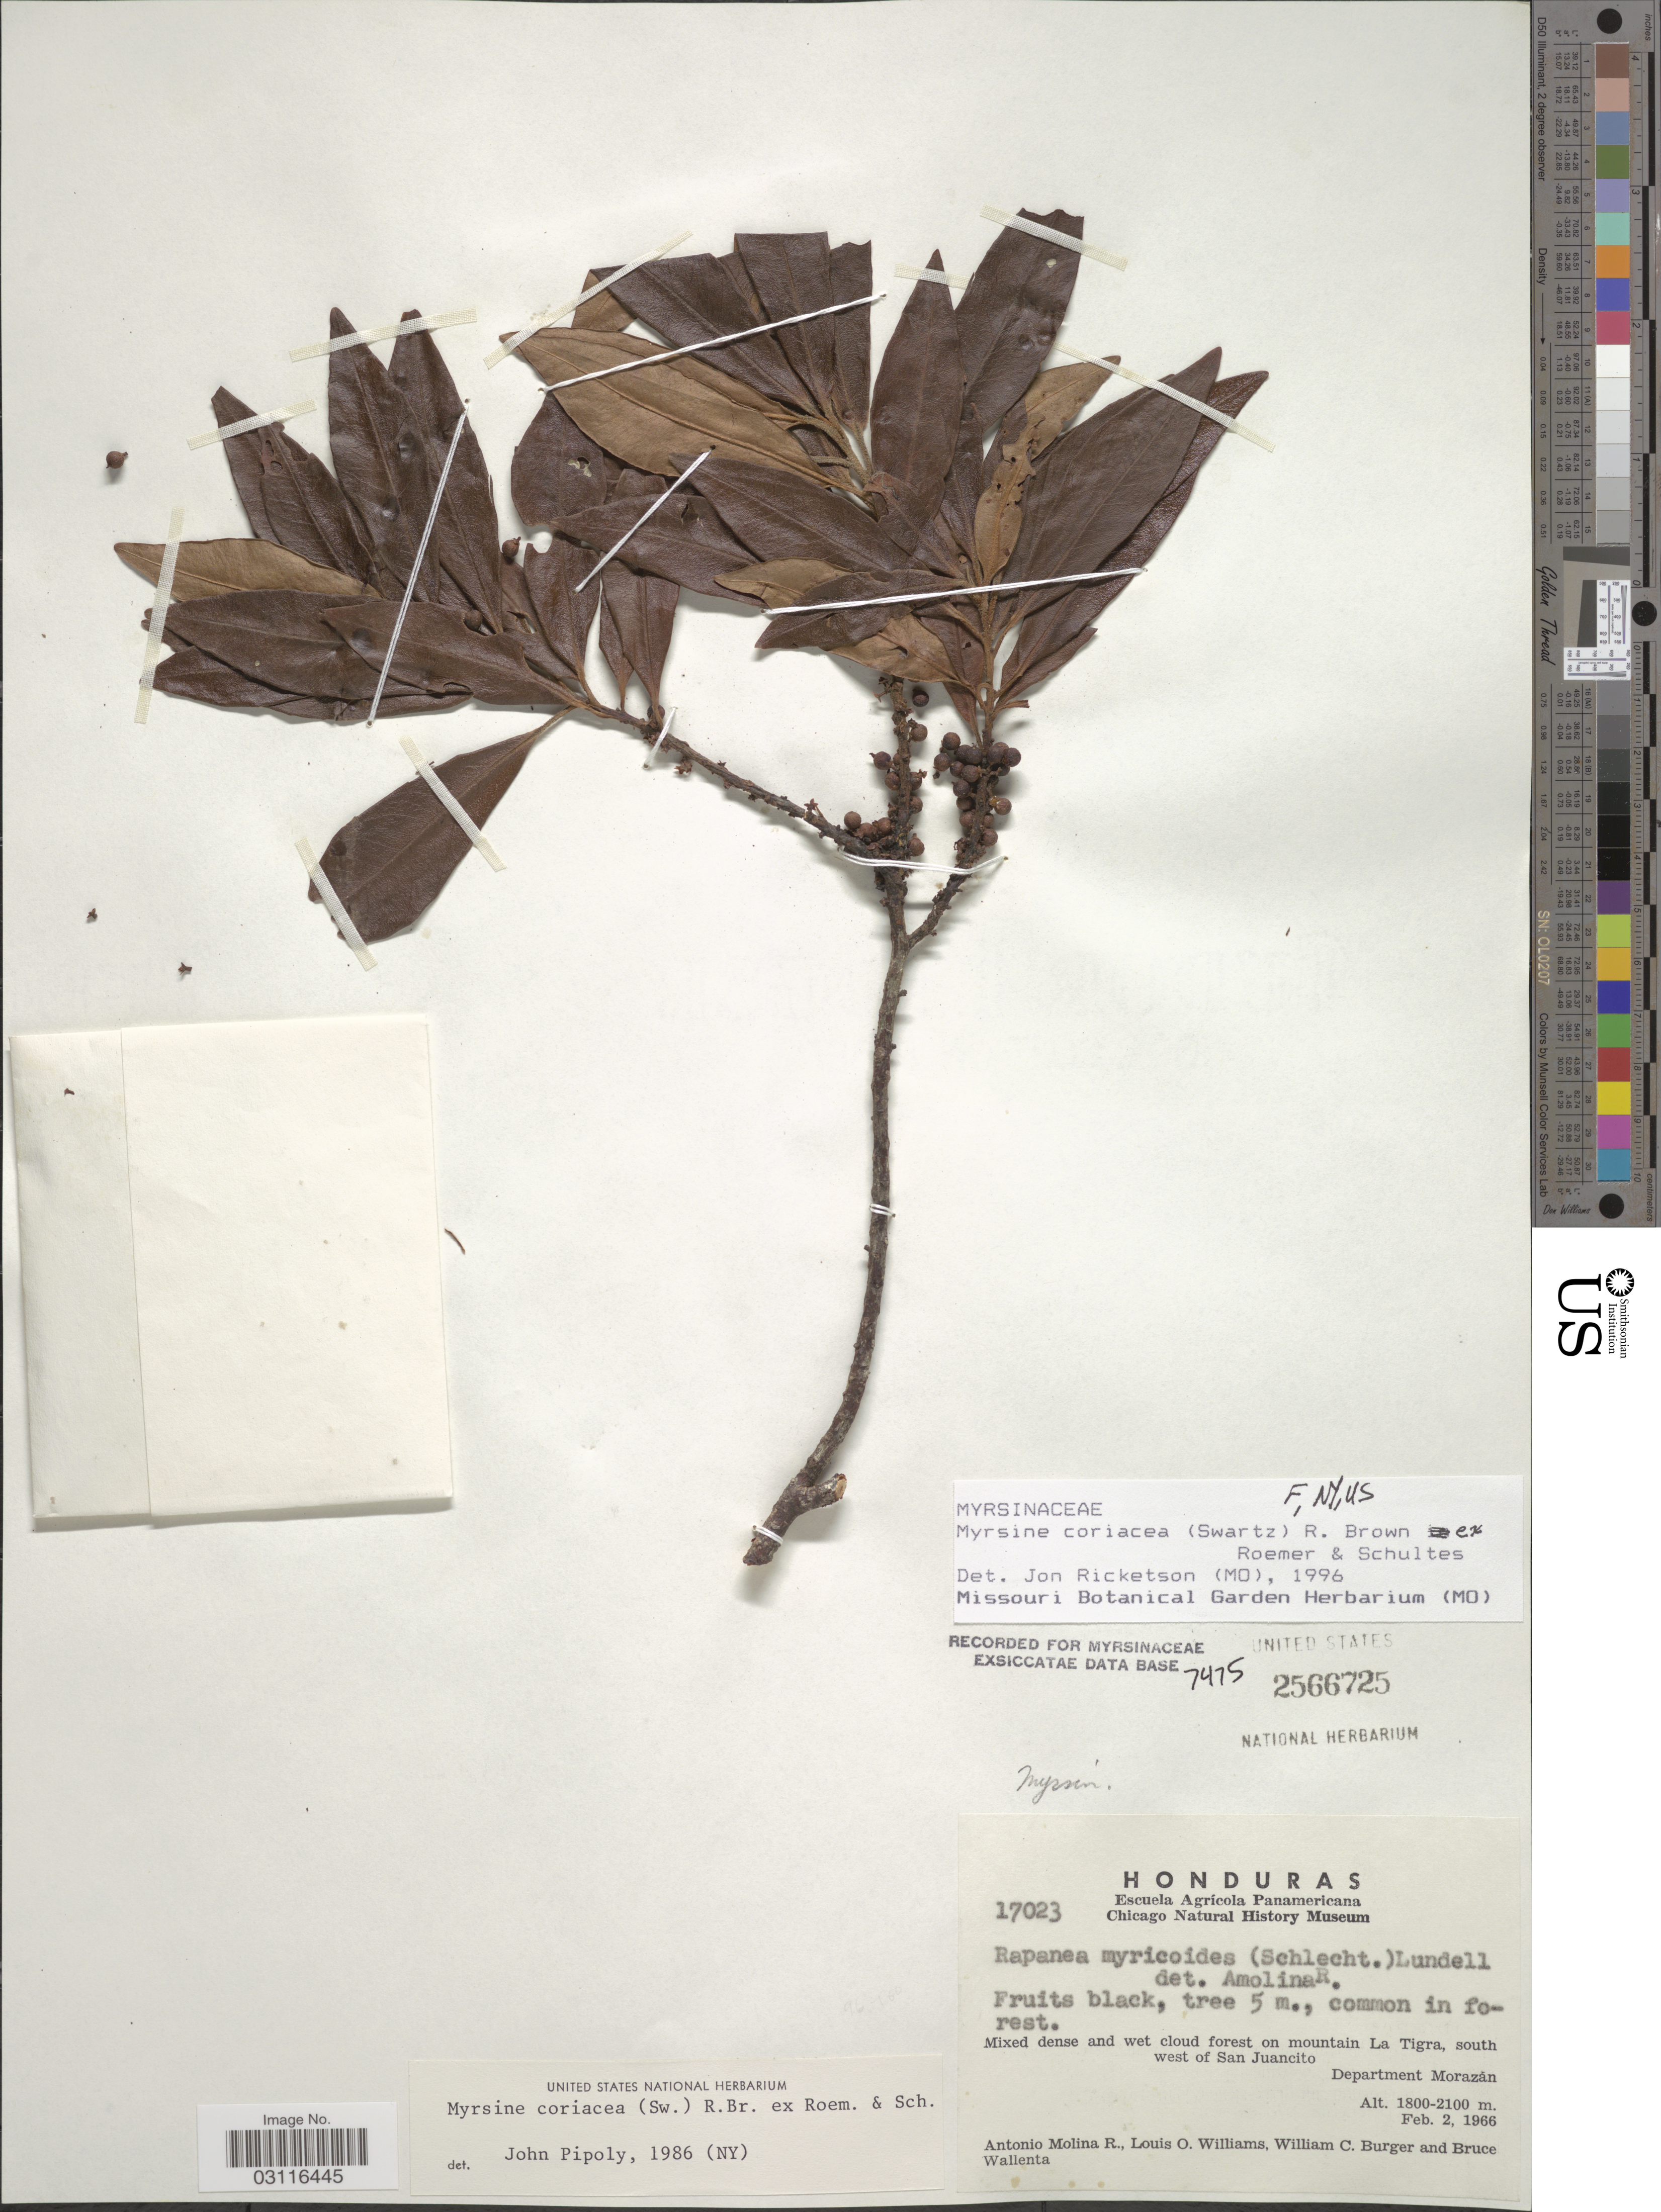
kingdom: Plantae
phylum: Tracheophyta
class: Magnoliopsida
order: Ericales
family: Primulaceae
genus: Myrsine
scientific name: Myrsine coriacea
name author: (Sw.) R. Br. ex Roem. & Schult.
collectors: A. Molina R., L. O. Williams, W. Burger & B. Wallenta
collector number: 17023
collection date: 1966-02-02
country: Honduras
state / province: Fco. Morazán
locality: On mountain La Tigra, south west of San Juancito. Department Morazán.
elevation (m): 1800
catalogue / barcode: US 2566725